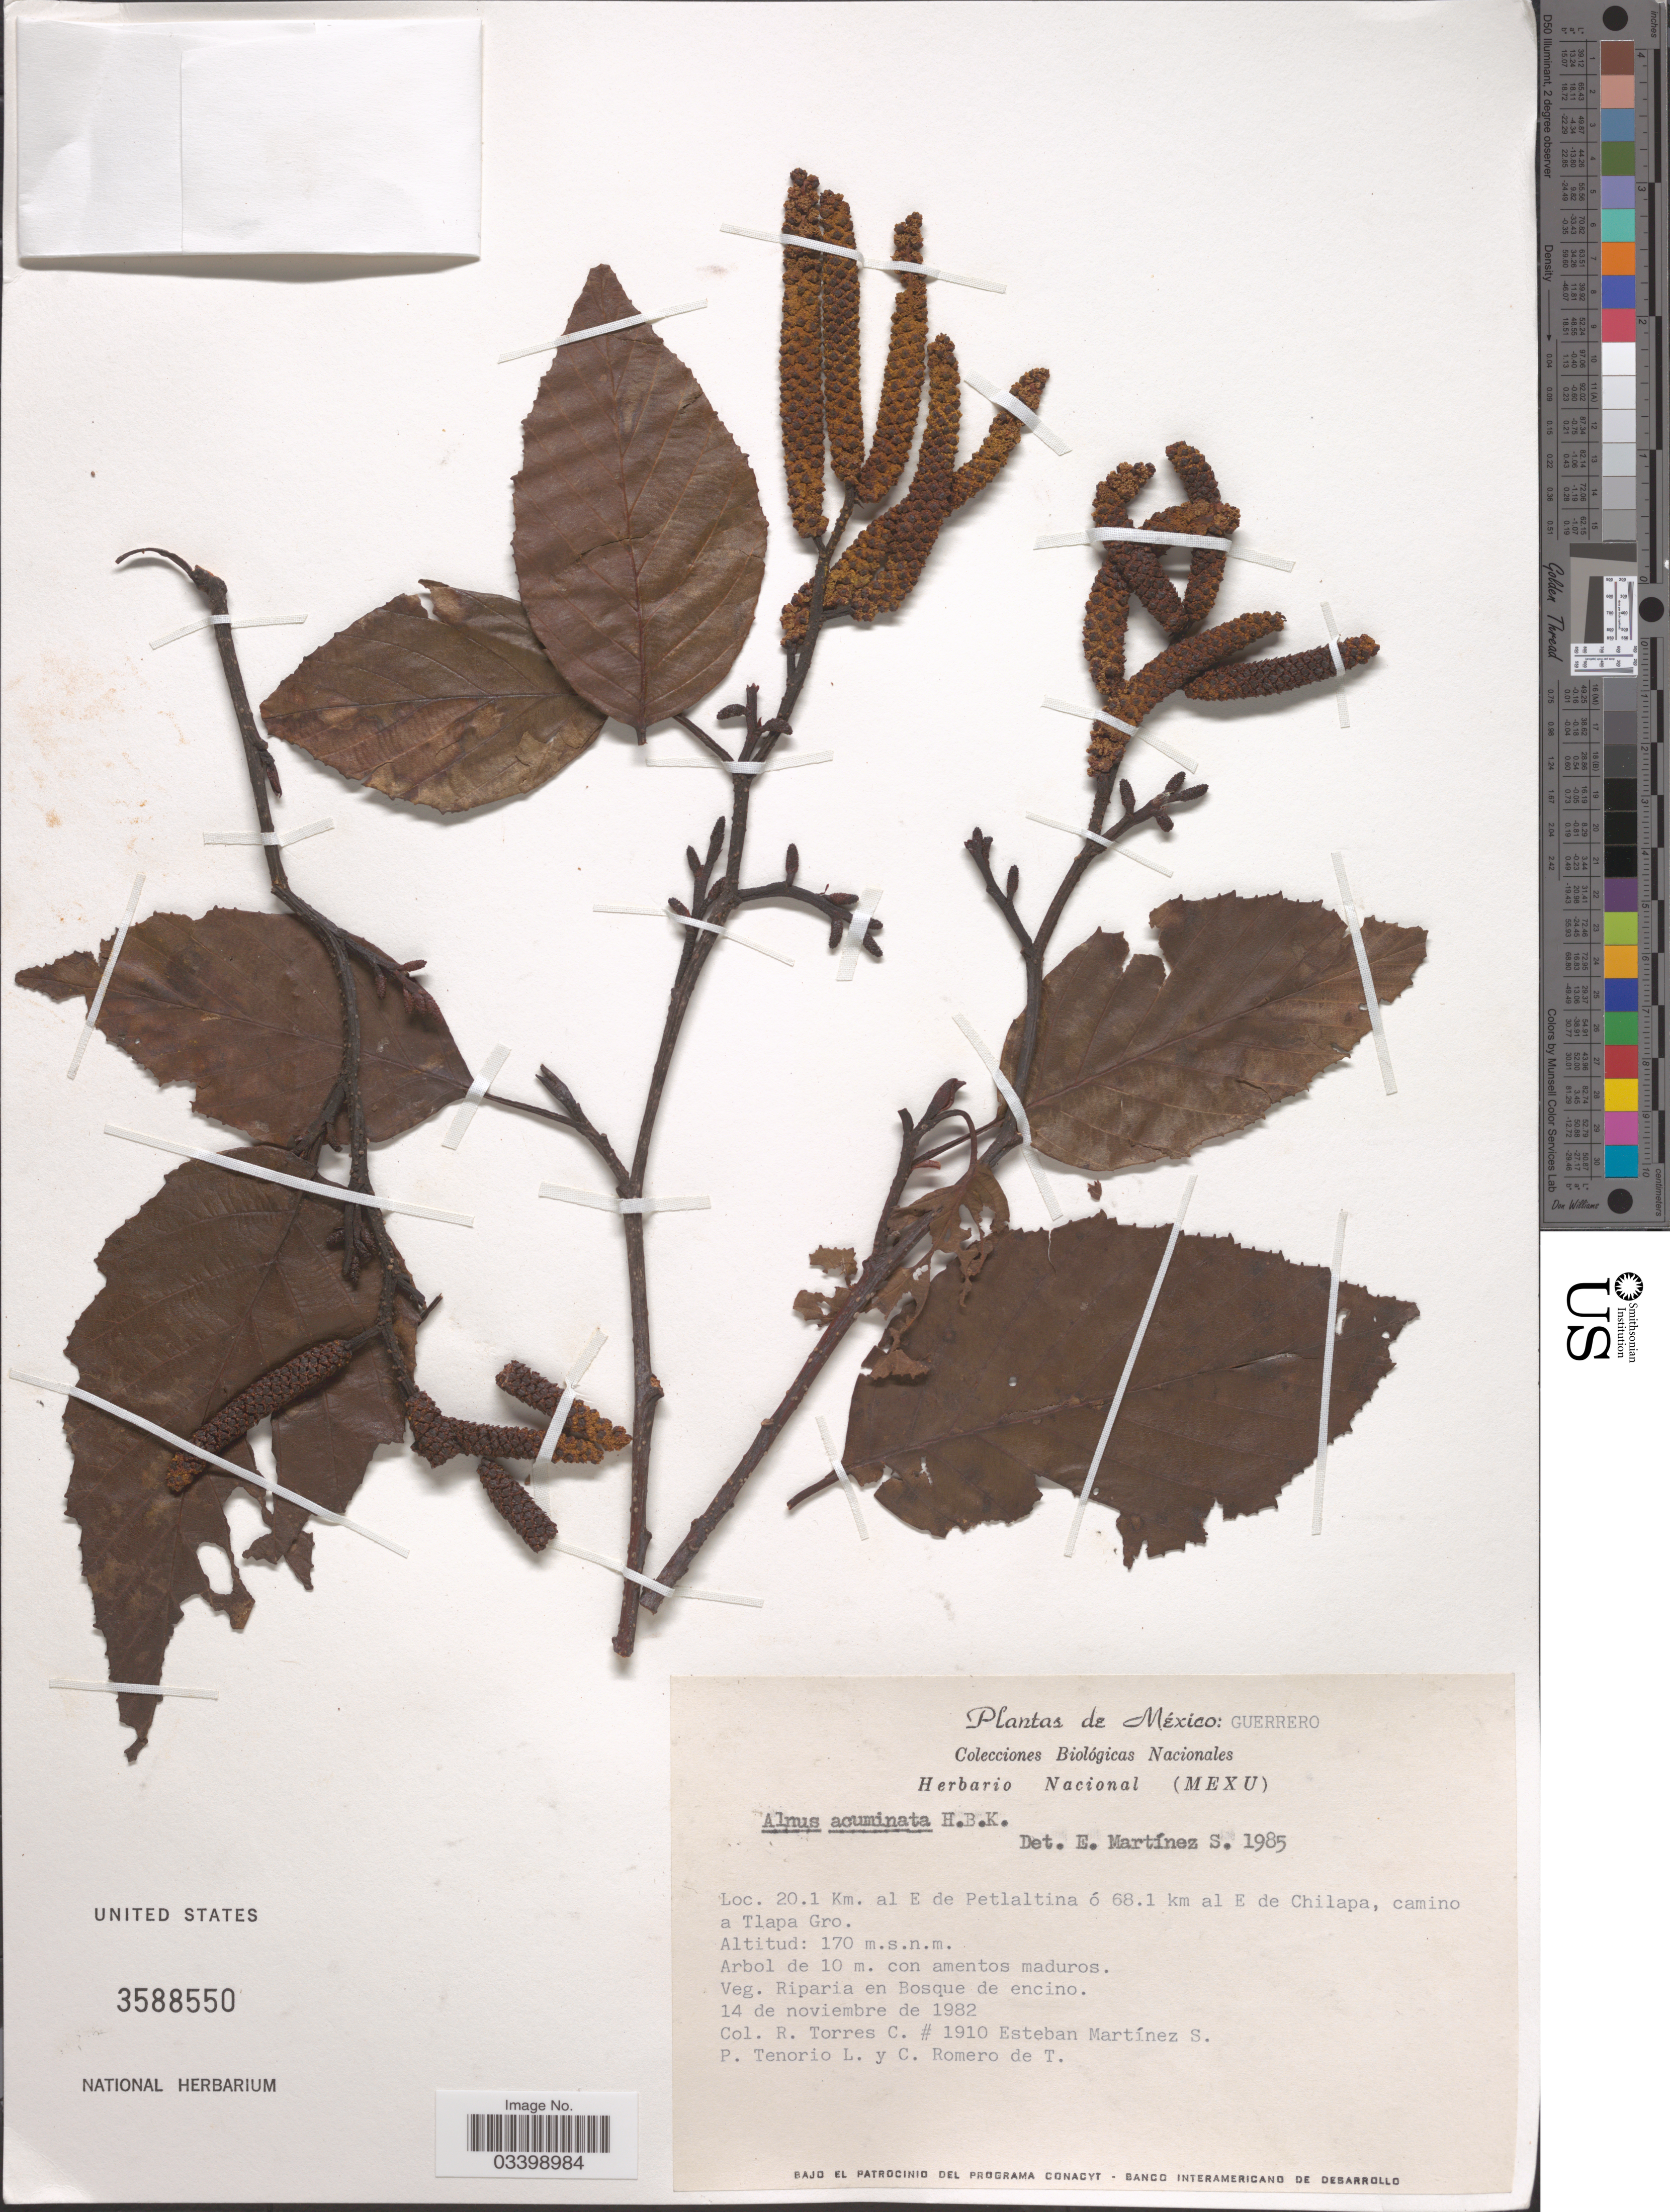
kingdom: Plantae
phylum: Tracheophyta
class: Magnoliopsida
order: Fagales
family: Betulaceae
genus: Alnus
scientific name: Alnus acuminata subsp. arguta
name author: (Schltdl.) Furlow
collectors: R. Torres C., E. M. Martínez S., P. Tenorio L. & C. Romero de T.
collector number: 1910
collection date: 1982-11-14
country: Mexico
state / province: Guerrero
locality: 20.1 Km. al E de Petlaltina ó 68.1 km al E de Chilapa, camino a Tlapa Gro.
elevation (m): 170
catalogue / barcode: US 3588550